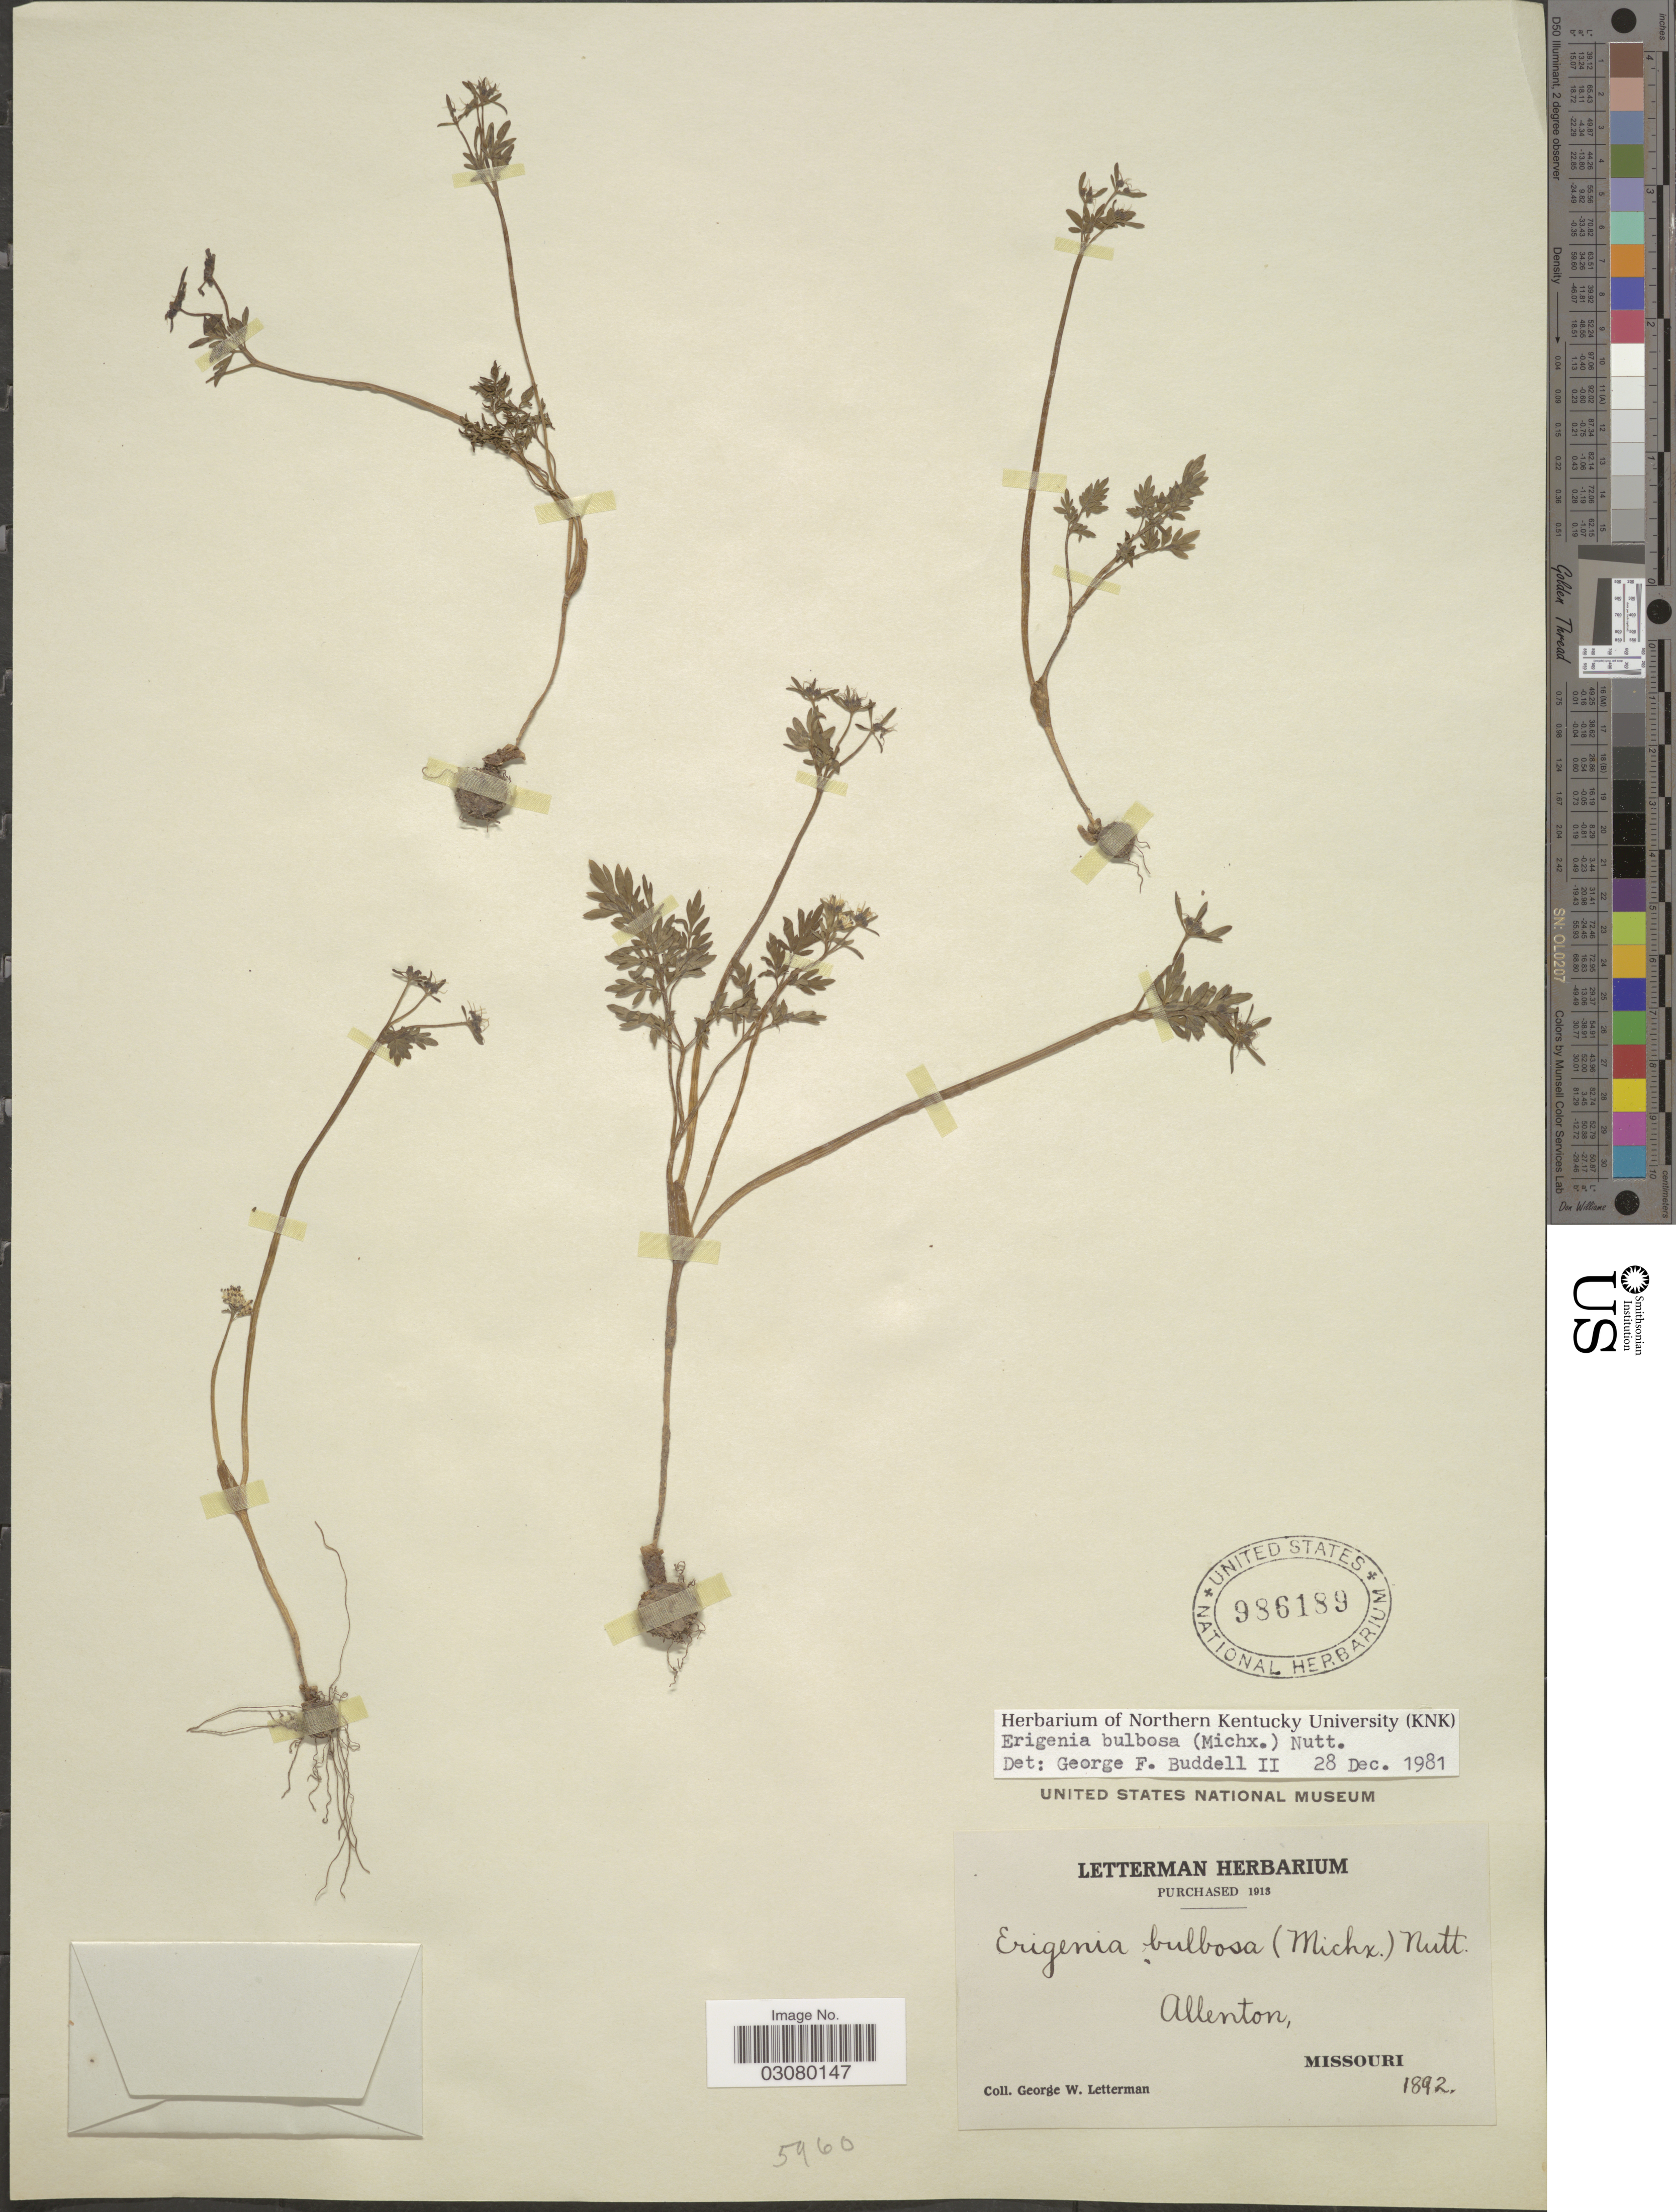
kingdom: Plantae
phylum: Tracheophyta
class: Magnoliopsida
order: Apiales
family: Apiaceae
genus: Erigenia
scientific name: Erigenia bulbosa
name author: (Michx.) Nutt.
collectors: G. W. Letterman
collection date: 1892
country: United States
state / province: Missouri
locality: Allenton.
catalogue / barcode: US 986189